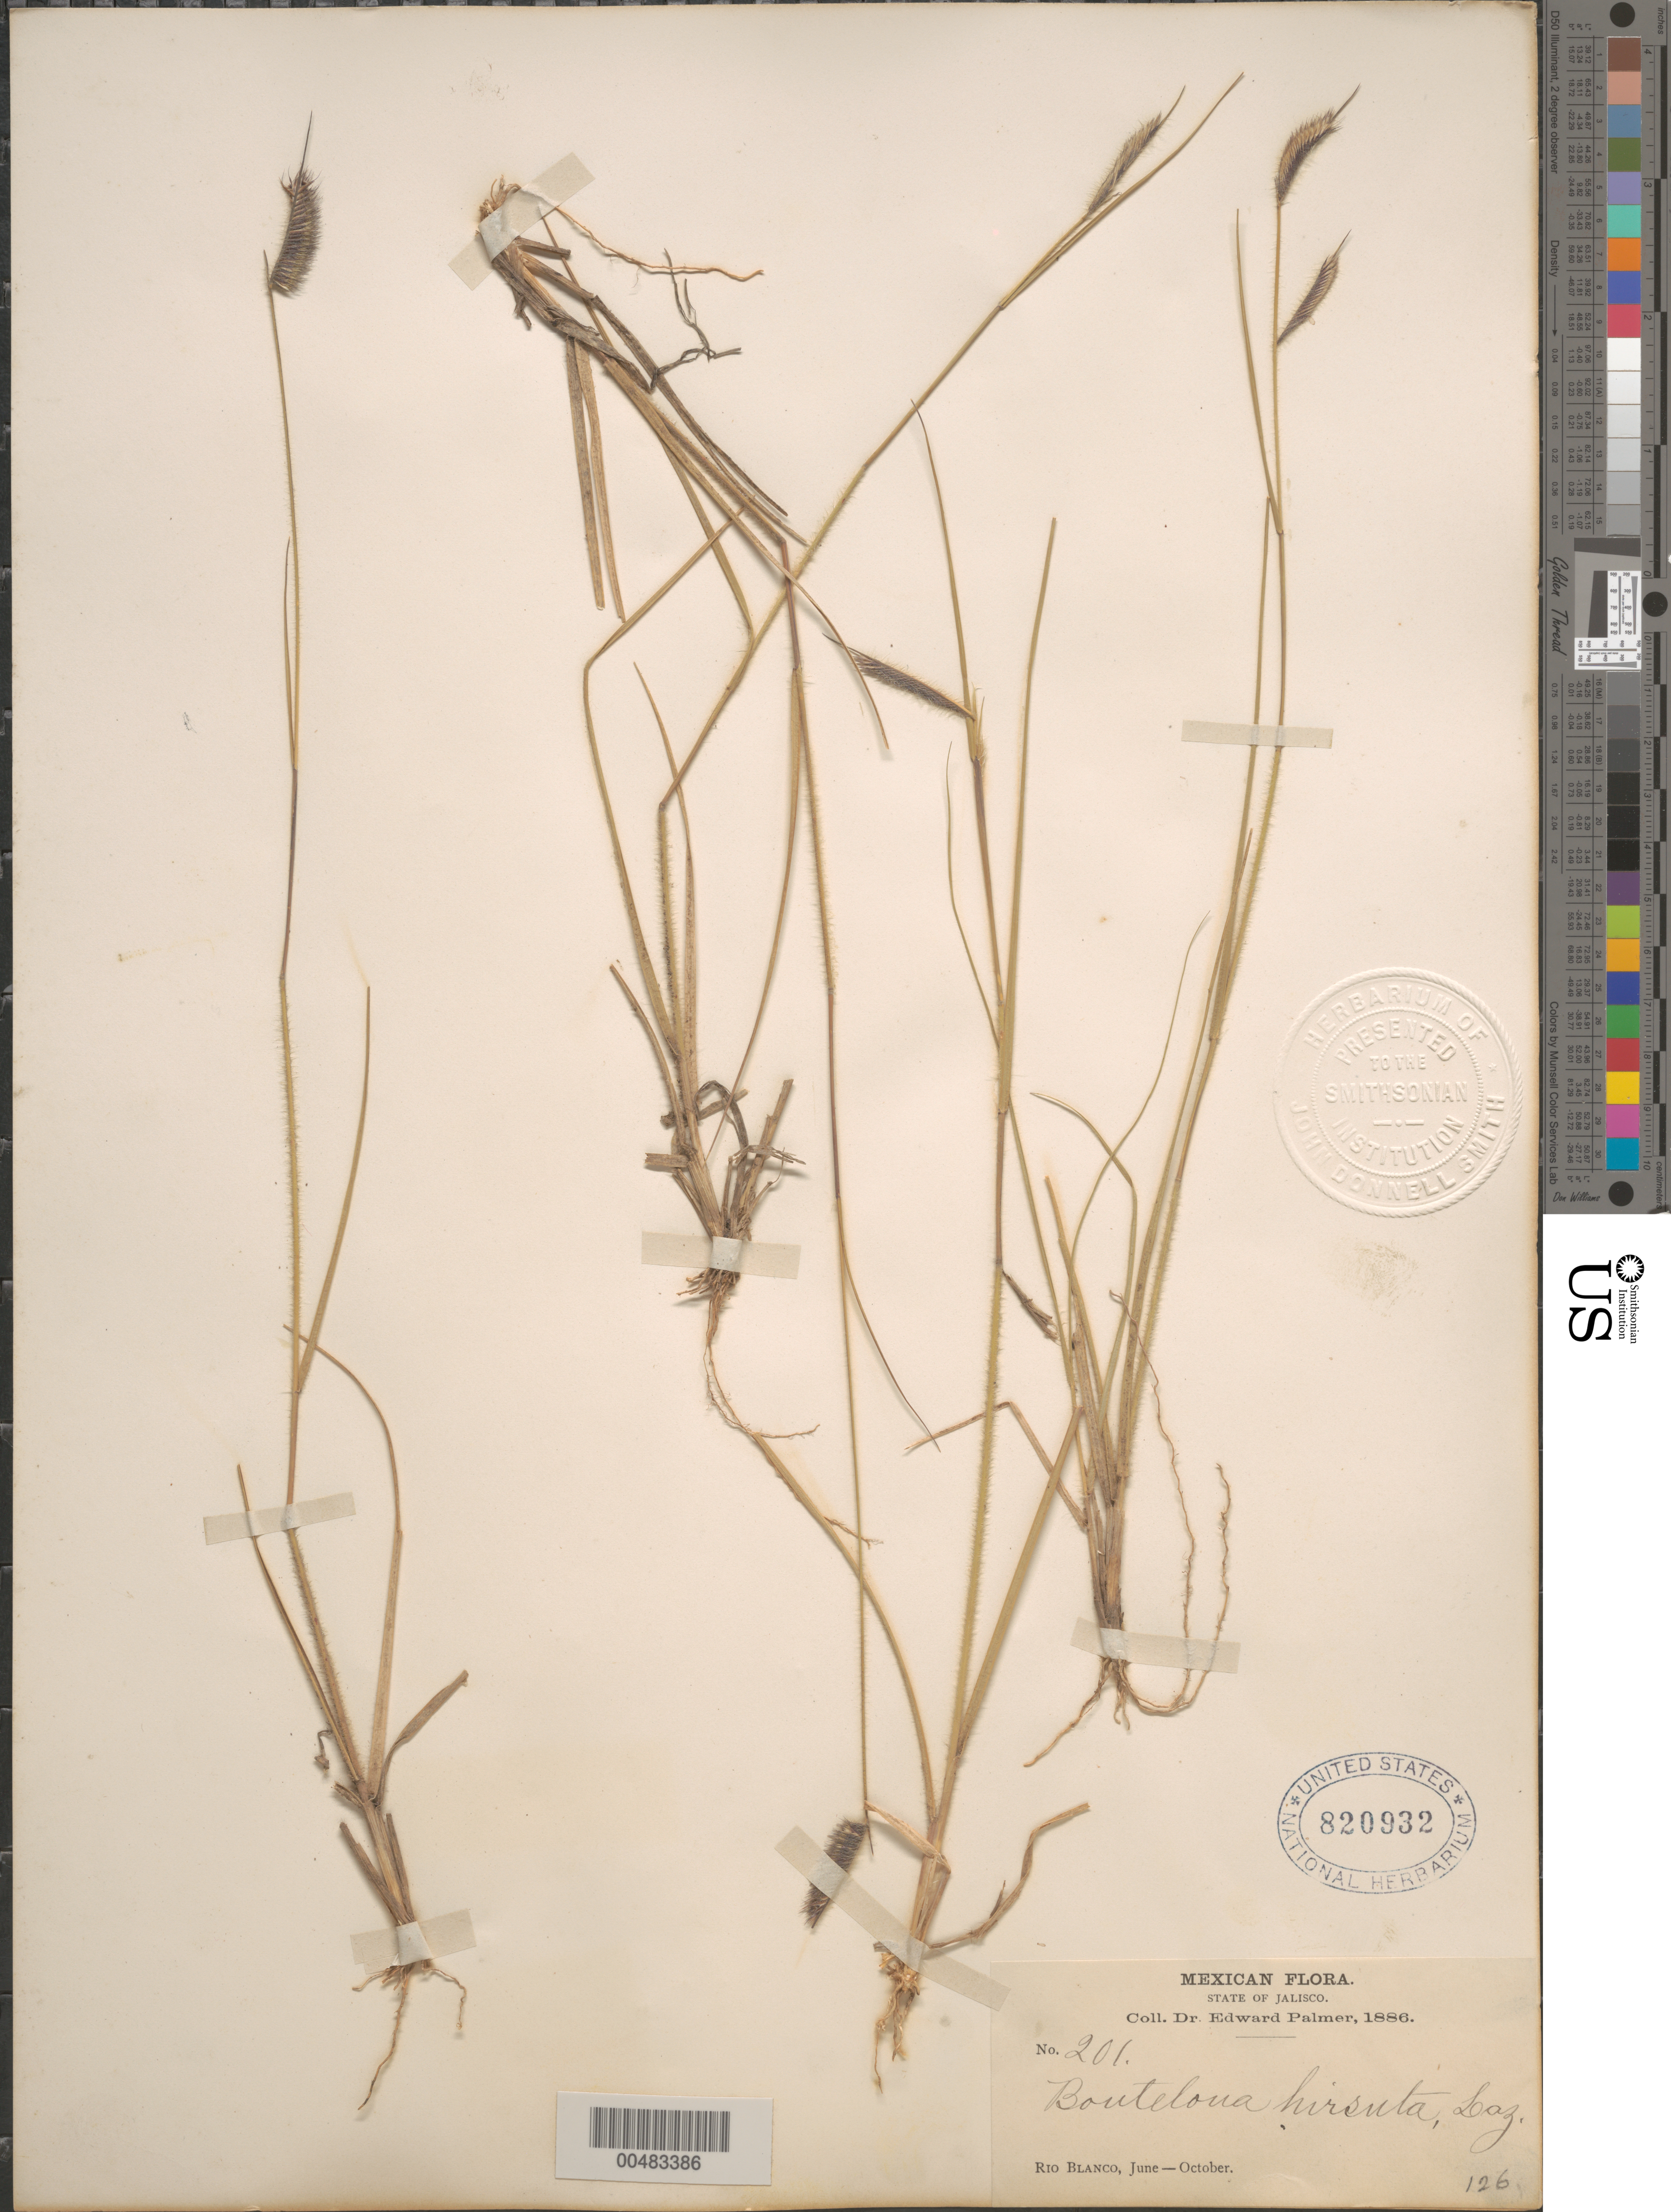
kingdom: Plantae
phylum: Tracheophyta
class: Liliopsida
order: Poales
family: Poaceae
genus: Bouteloua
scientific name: Bouteloua hirsuta var. glandulosa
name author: (Cerv.) Gould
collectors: E. Palmer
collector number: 201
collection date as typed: Jun 1886 to Oct 1886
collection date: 1886-06/1886-10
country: Mexico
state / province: Jalisco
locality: Rio Blanco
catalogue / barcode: US 820932